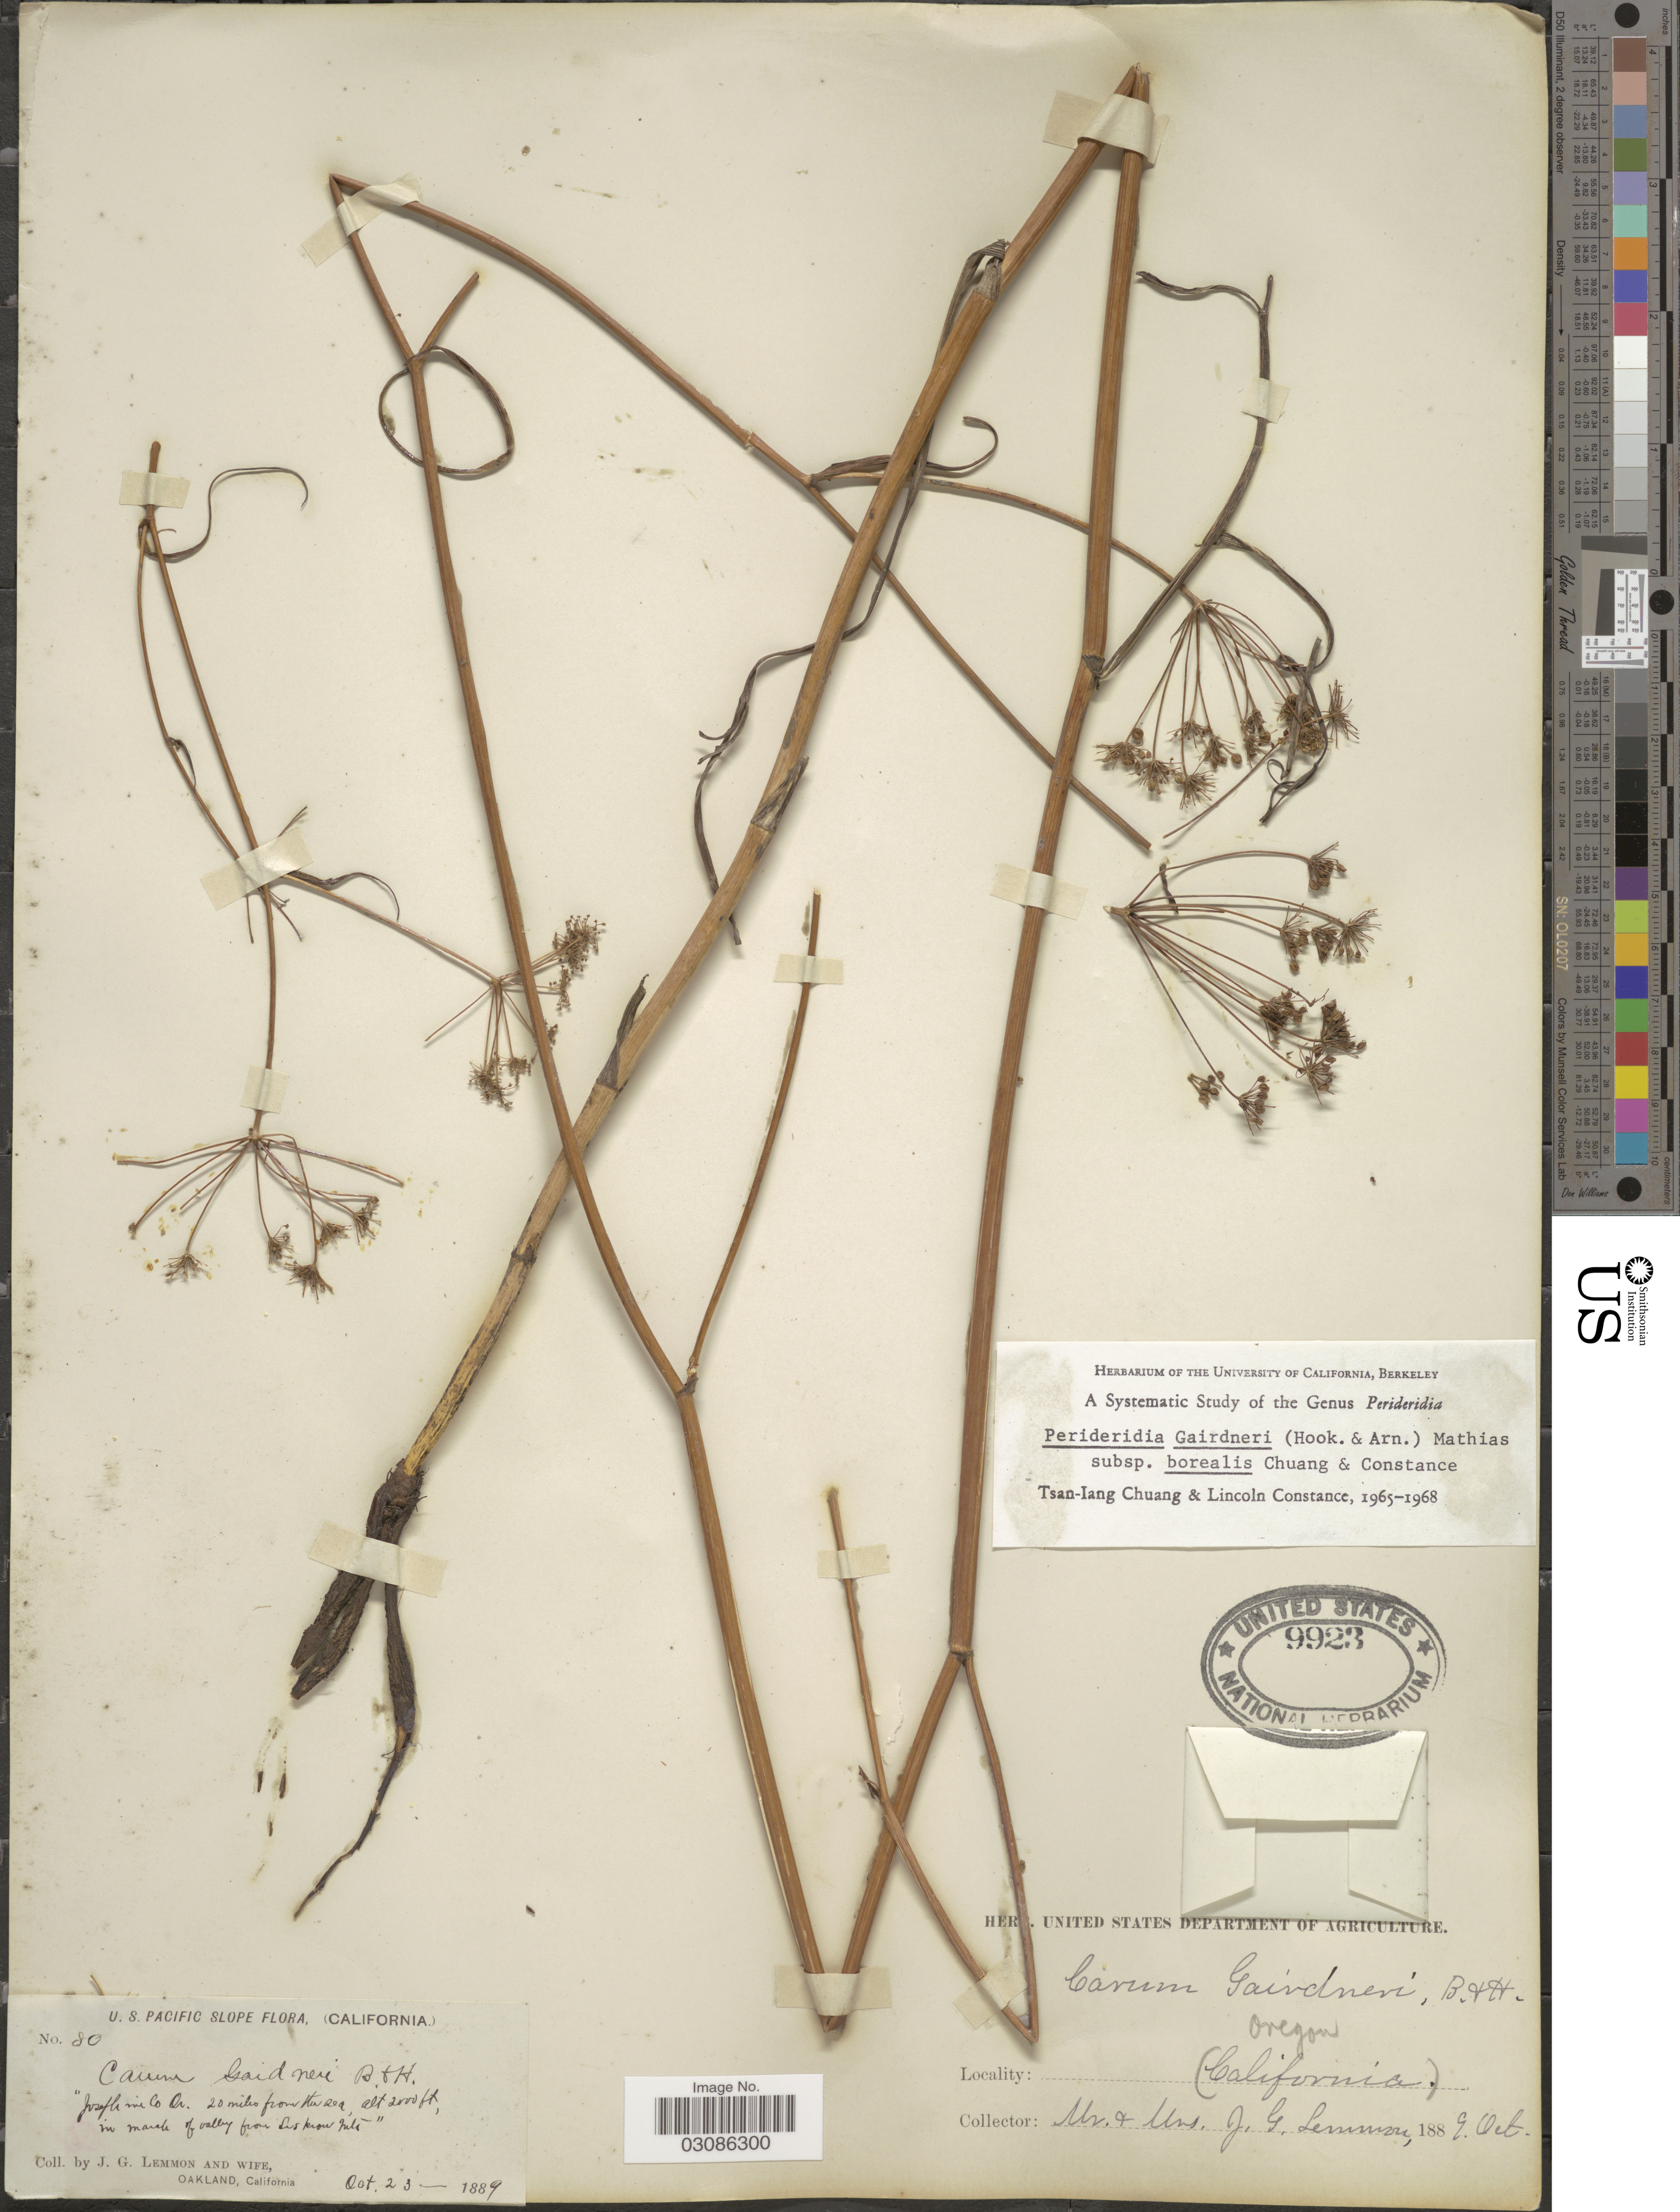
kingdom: Plantae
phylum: Tracheophyta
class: Magnoliopsida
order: Apiales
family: Apiaceae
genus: Perideridia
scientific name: Perideridia gairdneri subsp. borealis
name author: T.I. Chuang & Constance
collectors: J. Lemmon & Mrs. J. G. Lemmon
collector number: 80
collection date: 1889-10-23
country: United States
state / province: Oregon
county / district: Josephine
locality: Josephine Co. Or., 20 miles from the sea, in marsh of valley from Siskiou Mts.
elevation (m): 610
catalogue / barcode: US 9923